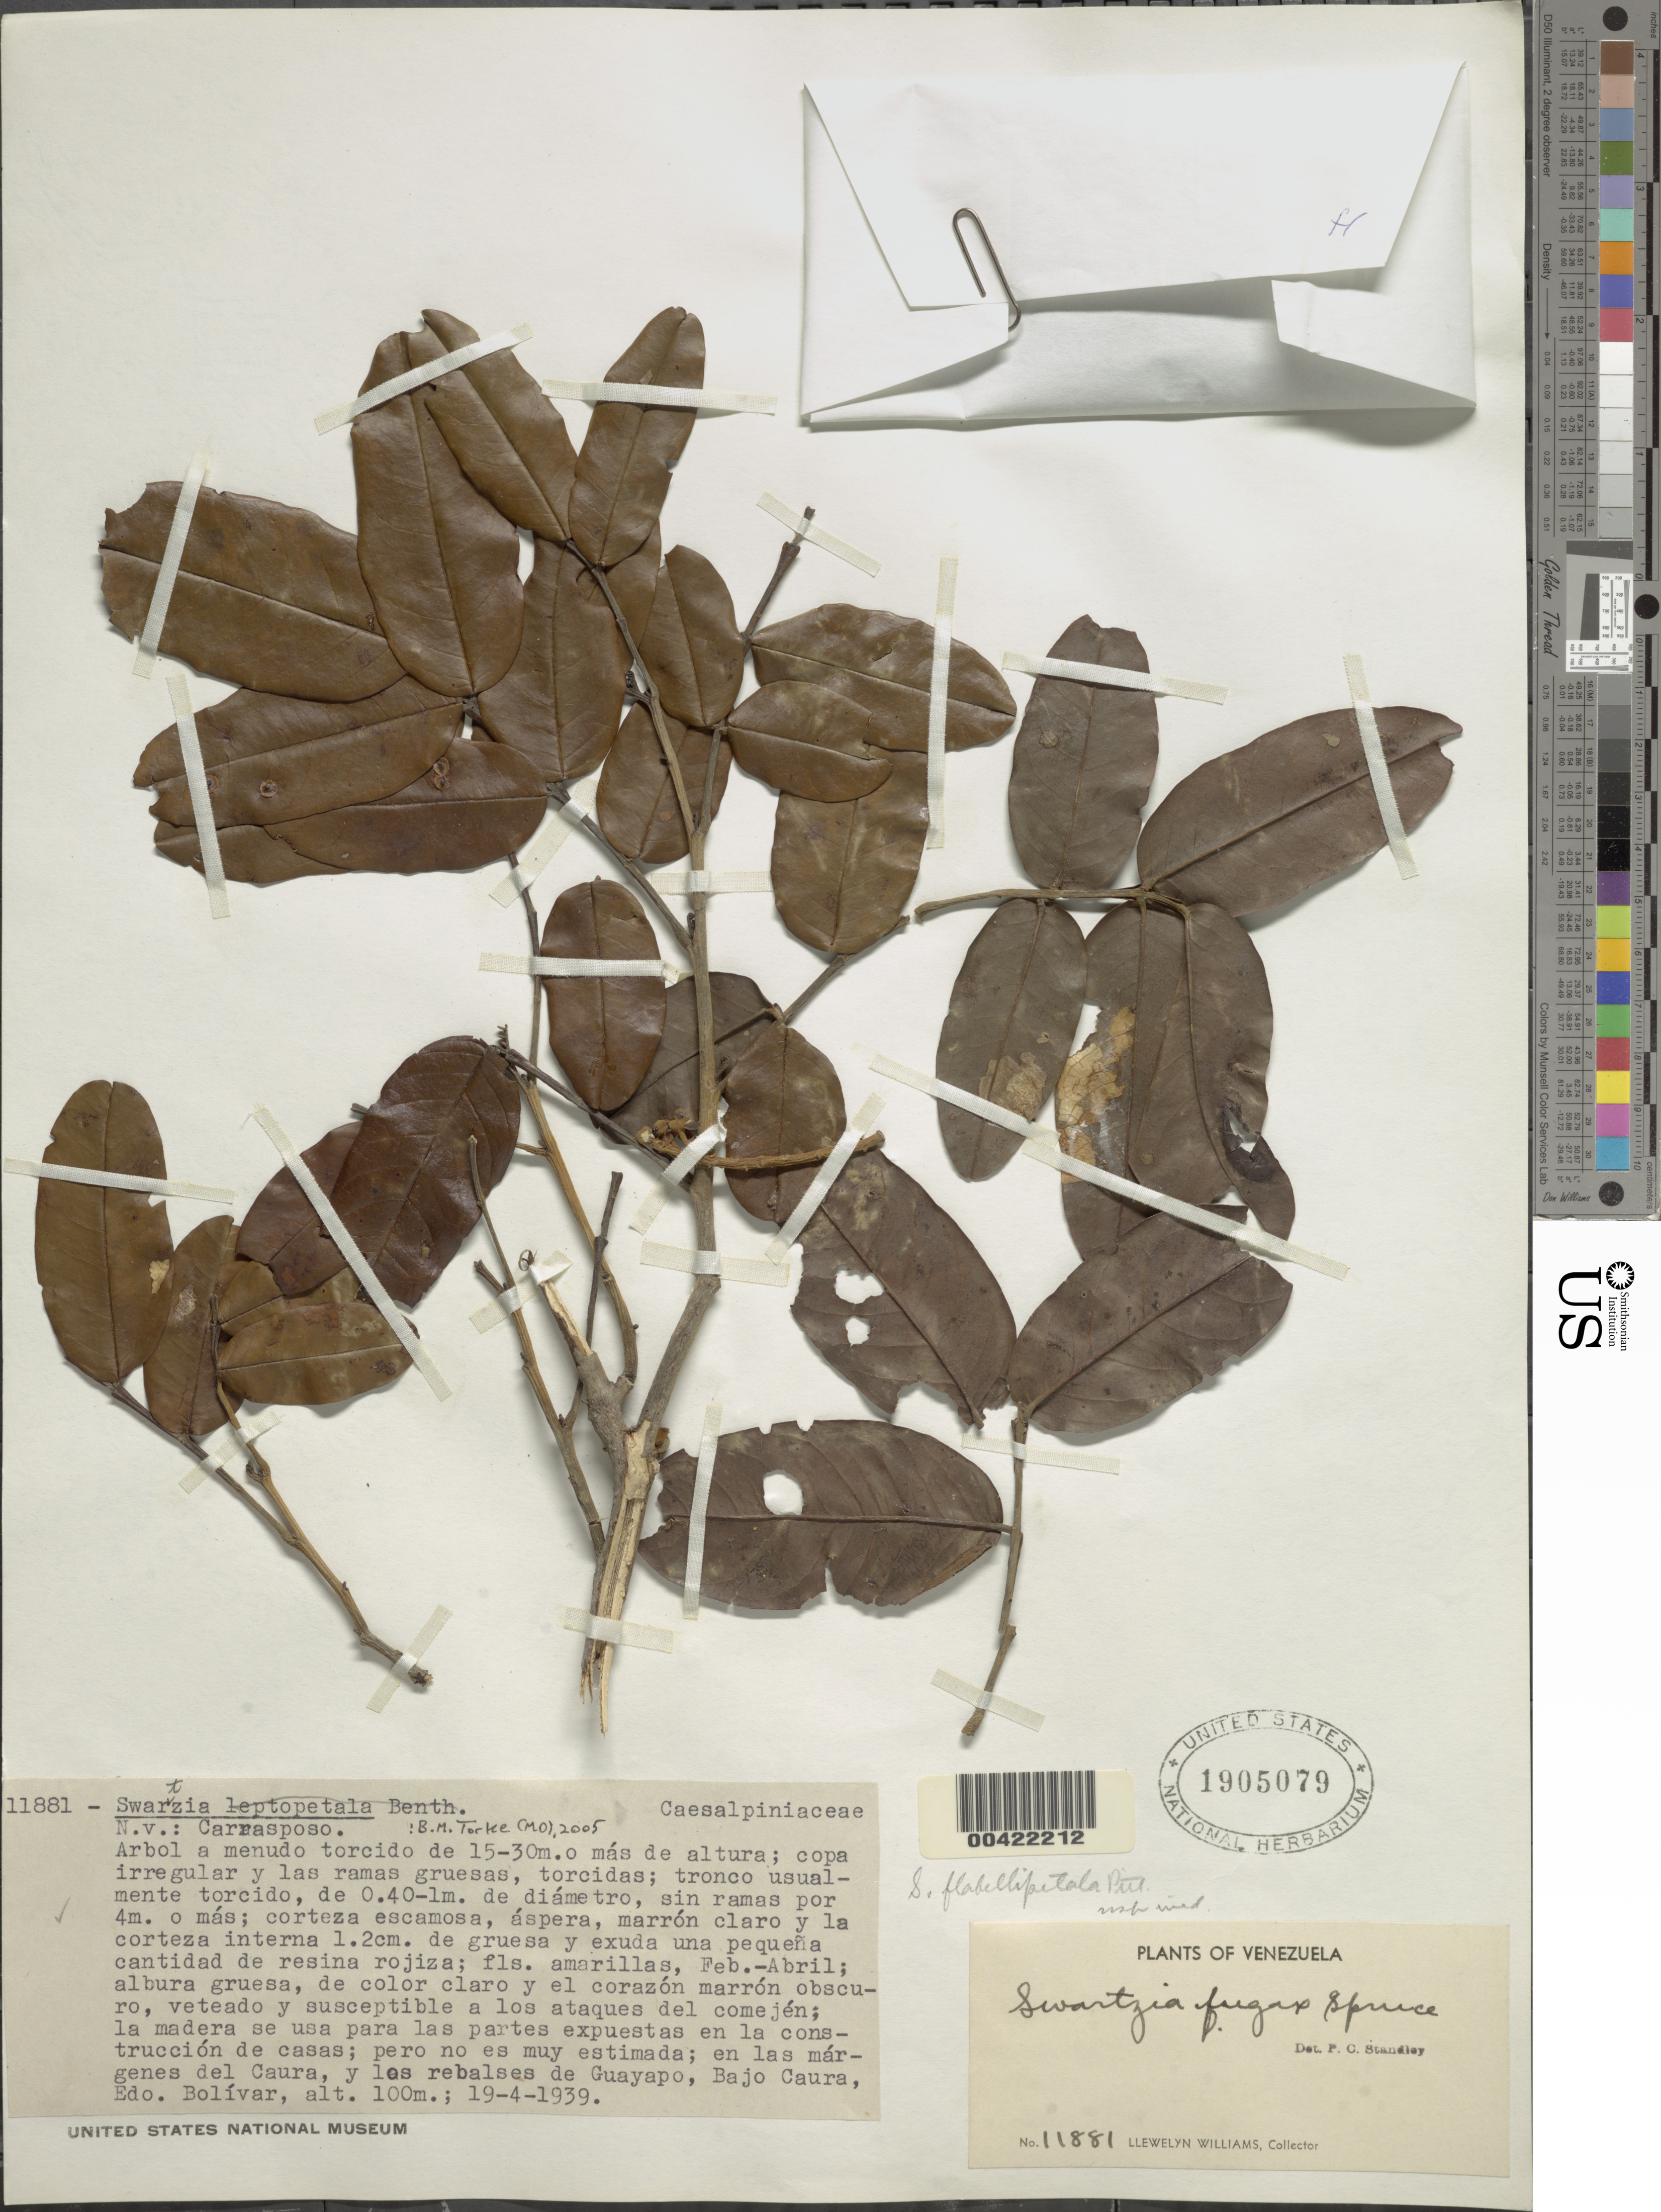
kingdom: Plantae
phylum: Tracheophyta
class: Magnoliopsida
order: Fabales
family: Fabaceae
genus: Swartzia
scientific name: Swartzia leptopetala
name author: Benth.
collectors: Ll. Williams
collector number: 11881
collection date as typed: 19 Apr 1939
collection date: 1939-04-19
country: Venezuela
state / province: Bolivar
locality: Guayapo, bajo caura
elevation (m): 100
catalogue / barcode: US 1905079